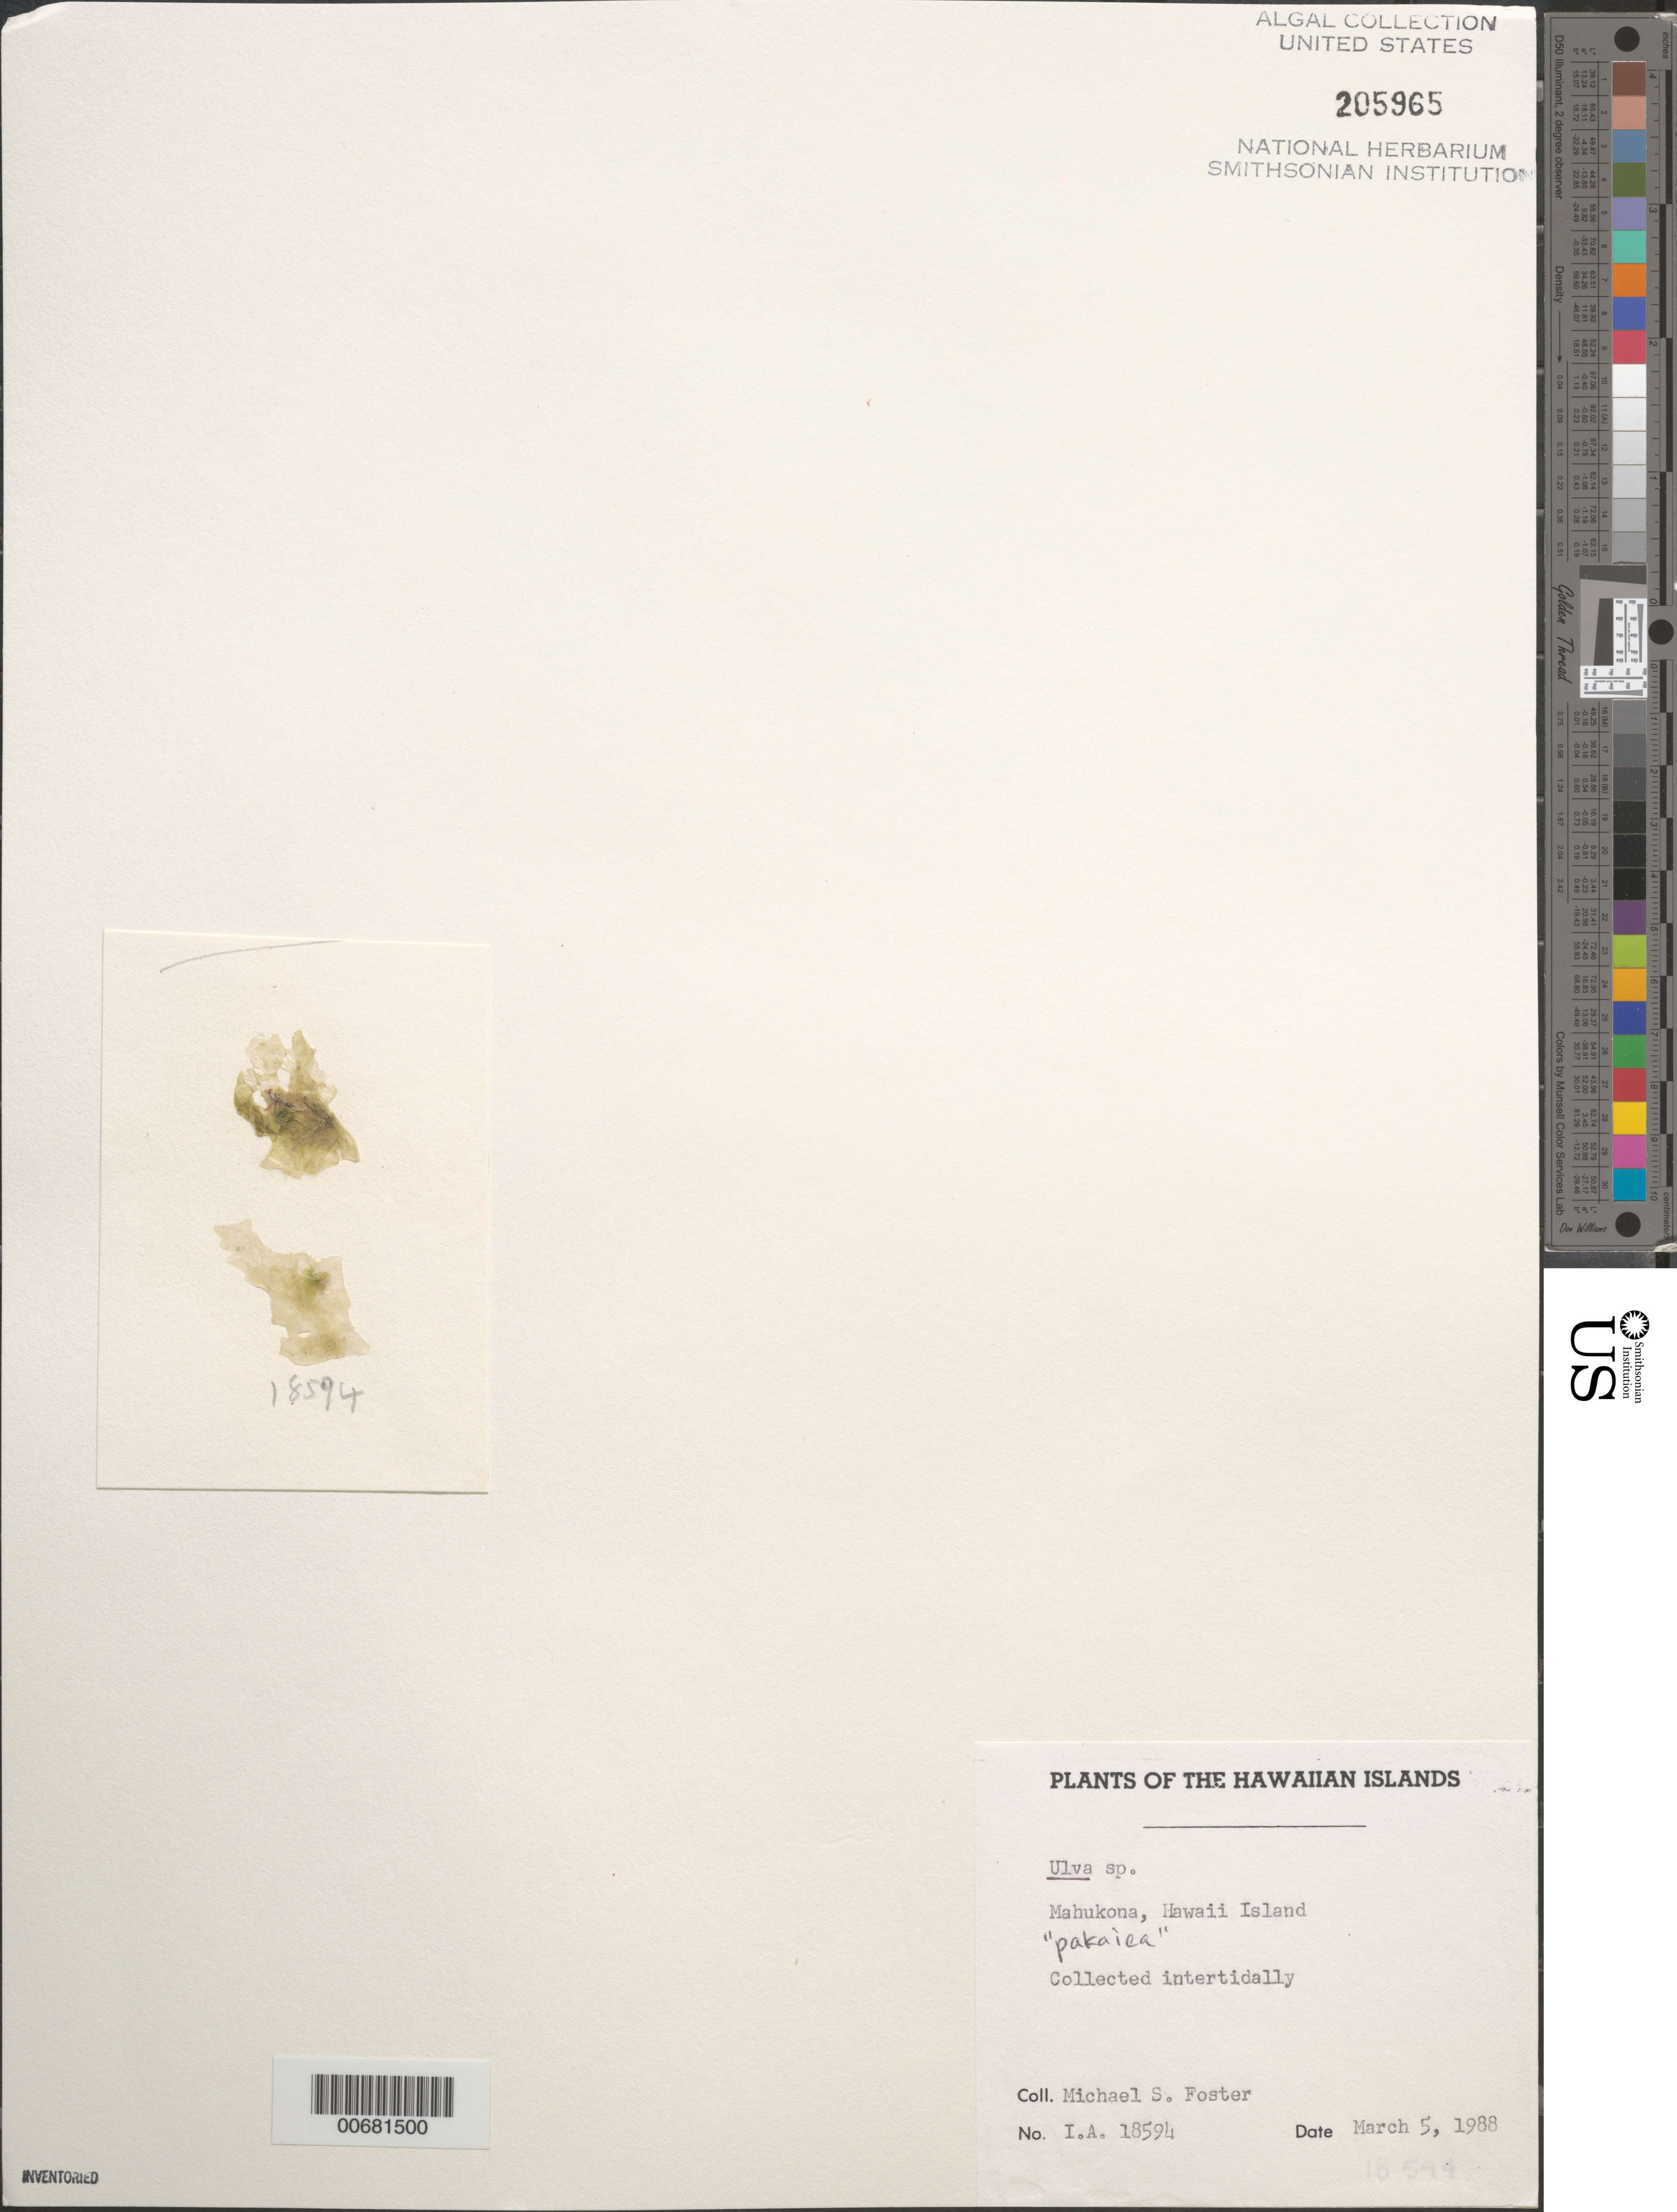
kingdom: Plantae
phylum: Chlorophyta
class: Ulvophyceae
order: Ulvales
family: Ulvaceae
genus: Ulva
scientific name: Ulva sp.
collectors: M. Foster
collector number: IAA 18594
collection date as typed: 05 Mar 1988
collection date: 1988-03-05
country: United States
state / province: Hawaii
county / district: Hawaii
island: Hawaii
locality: Mahukona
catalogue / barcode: US 205965